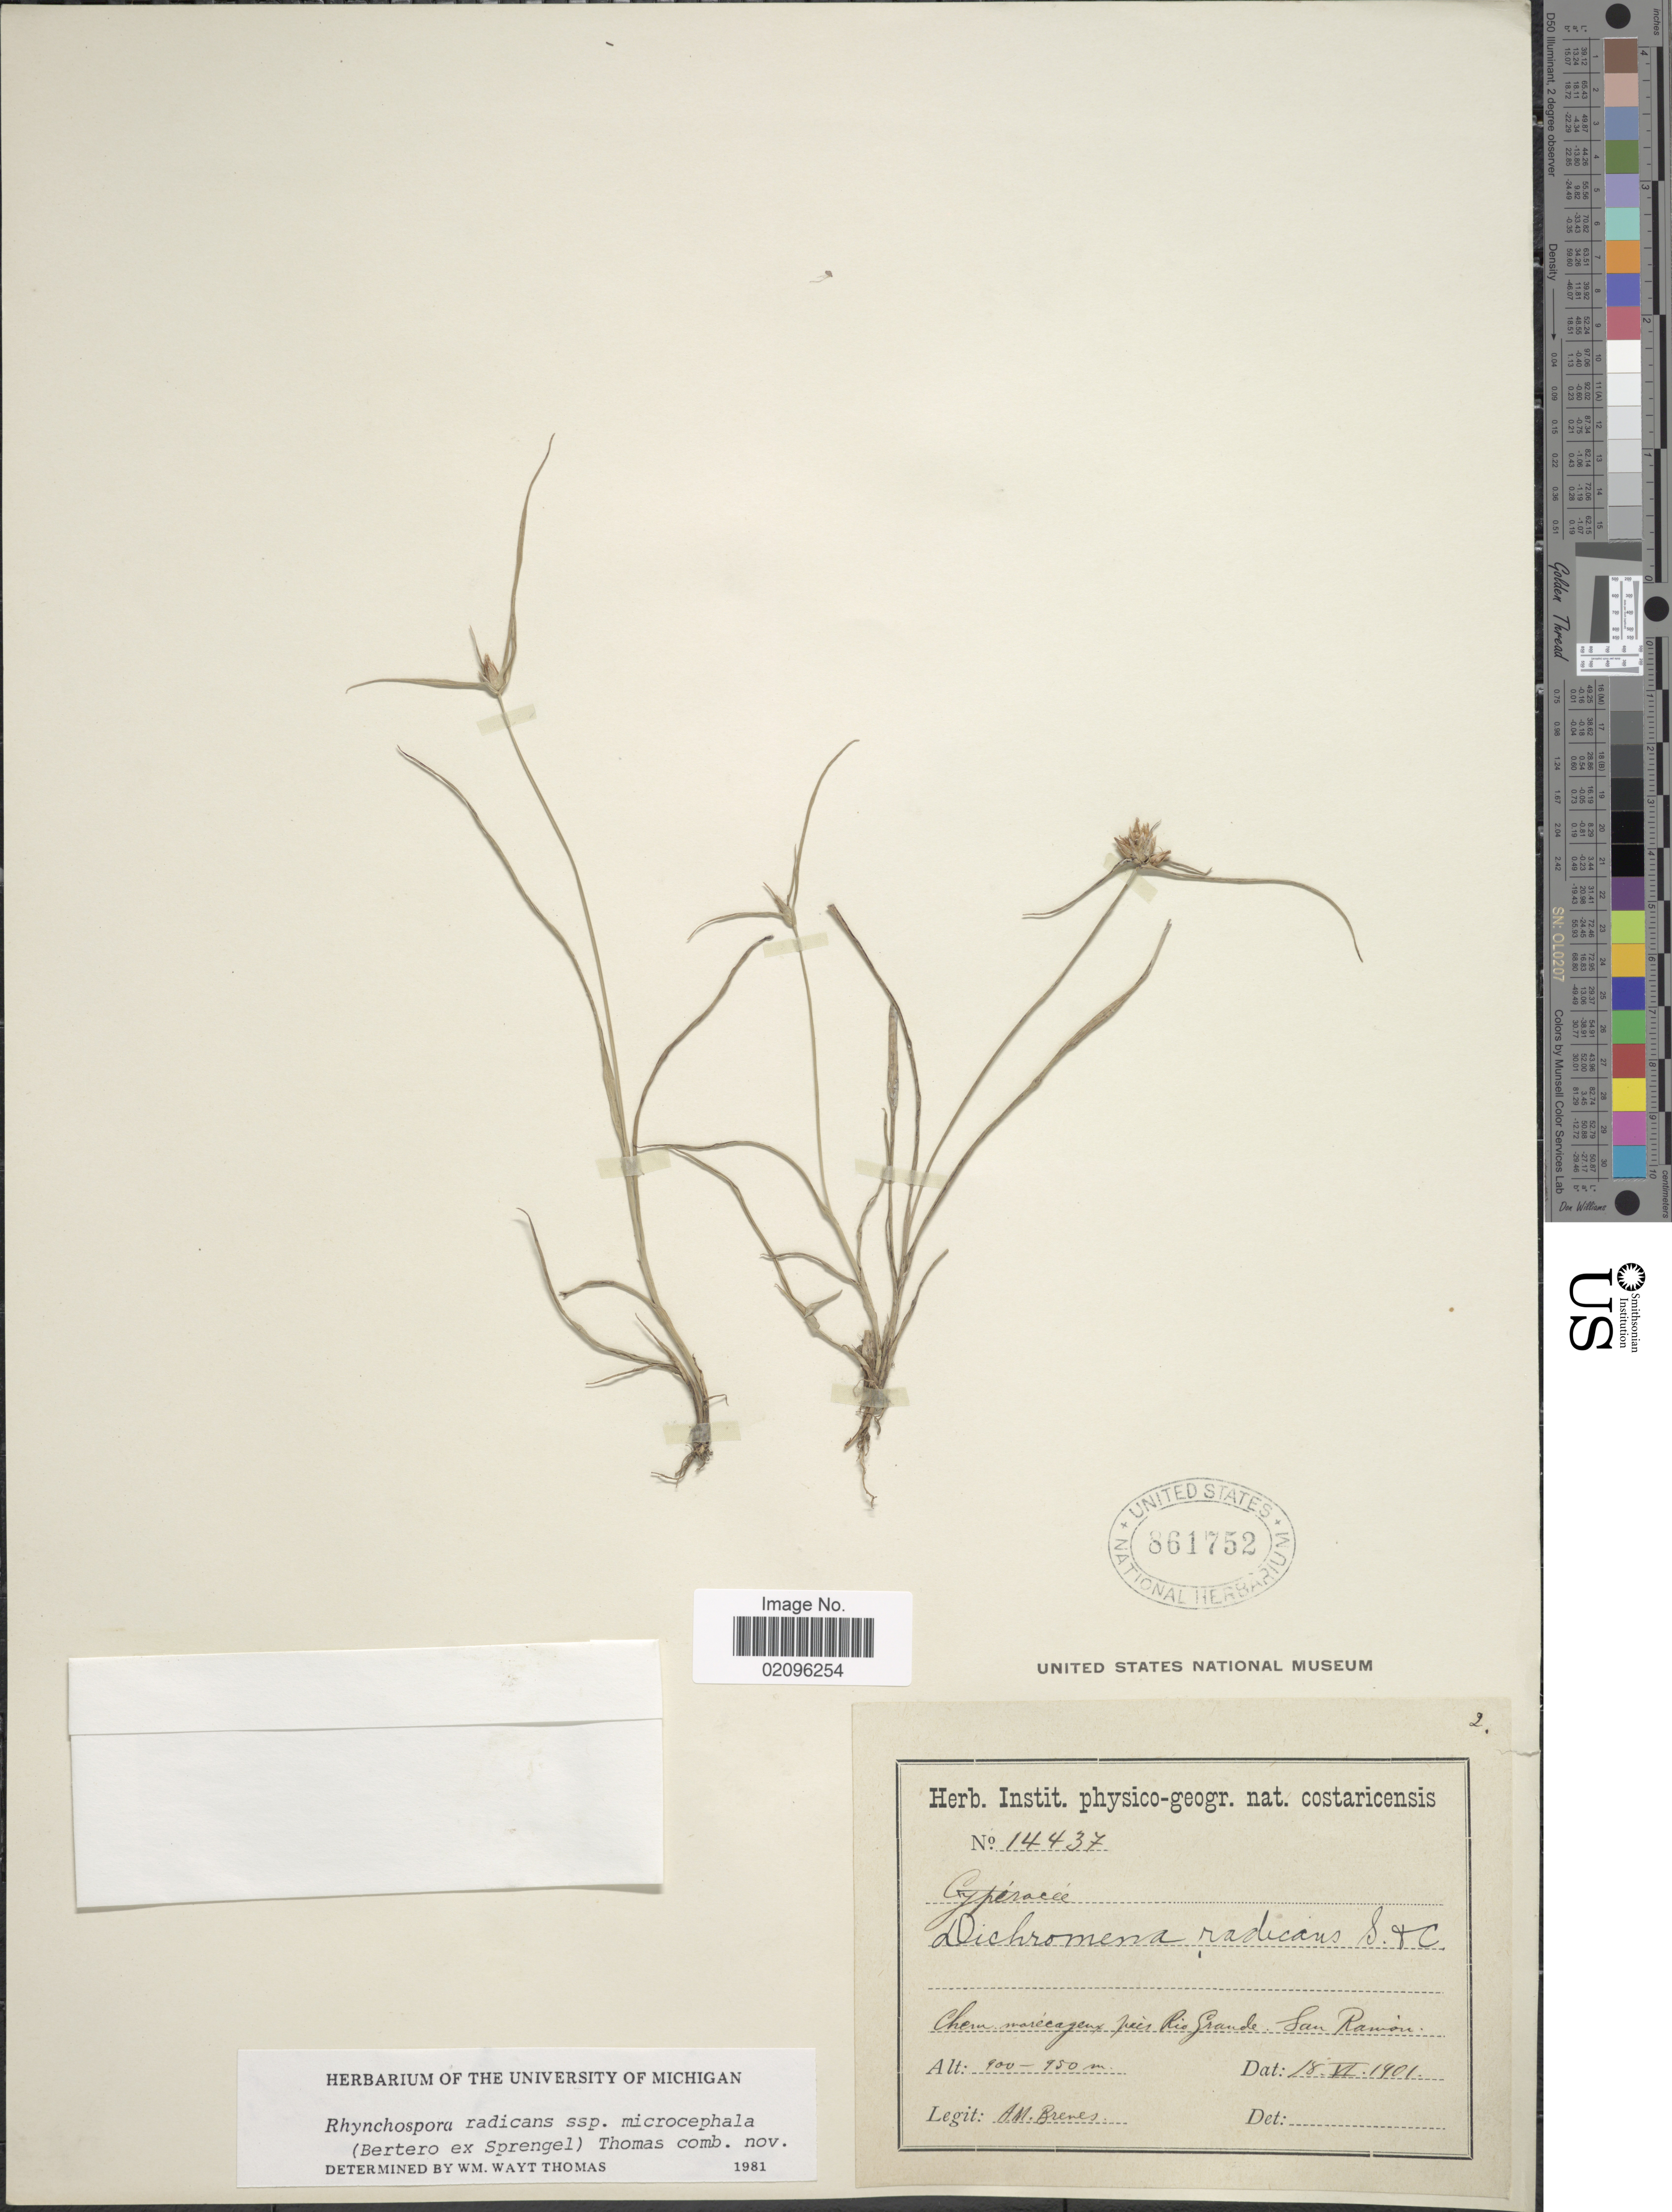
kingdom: Plantae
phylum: Tracheophyta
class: Liliopsida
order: Poales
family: Cyperaceae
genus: Rhynchospora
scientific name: Rhynchospora radicans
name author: (Schltdl. & Cham.) H. Pfeiff.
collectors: A. Brenes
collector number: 14437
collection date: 1901-06-18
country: Costa Rica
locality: Chem. marécageux près Río Grande, San Ramón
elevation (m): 900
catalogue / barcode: US 861752